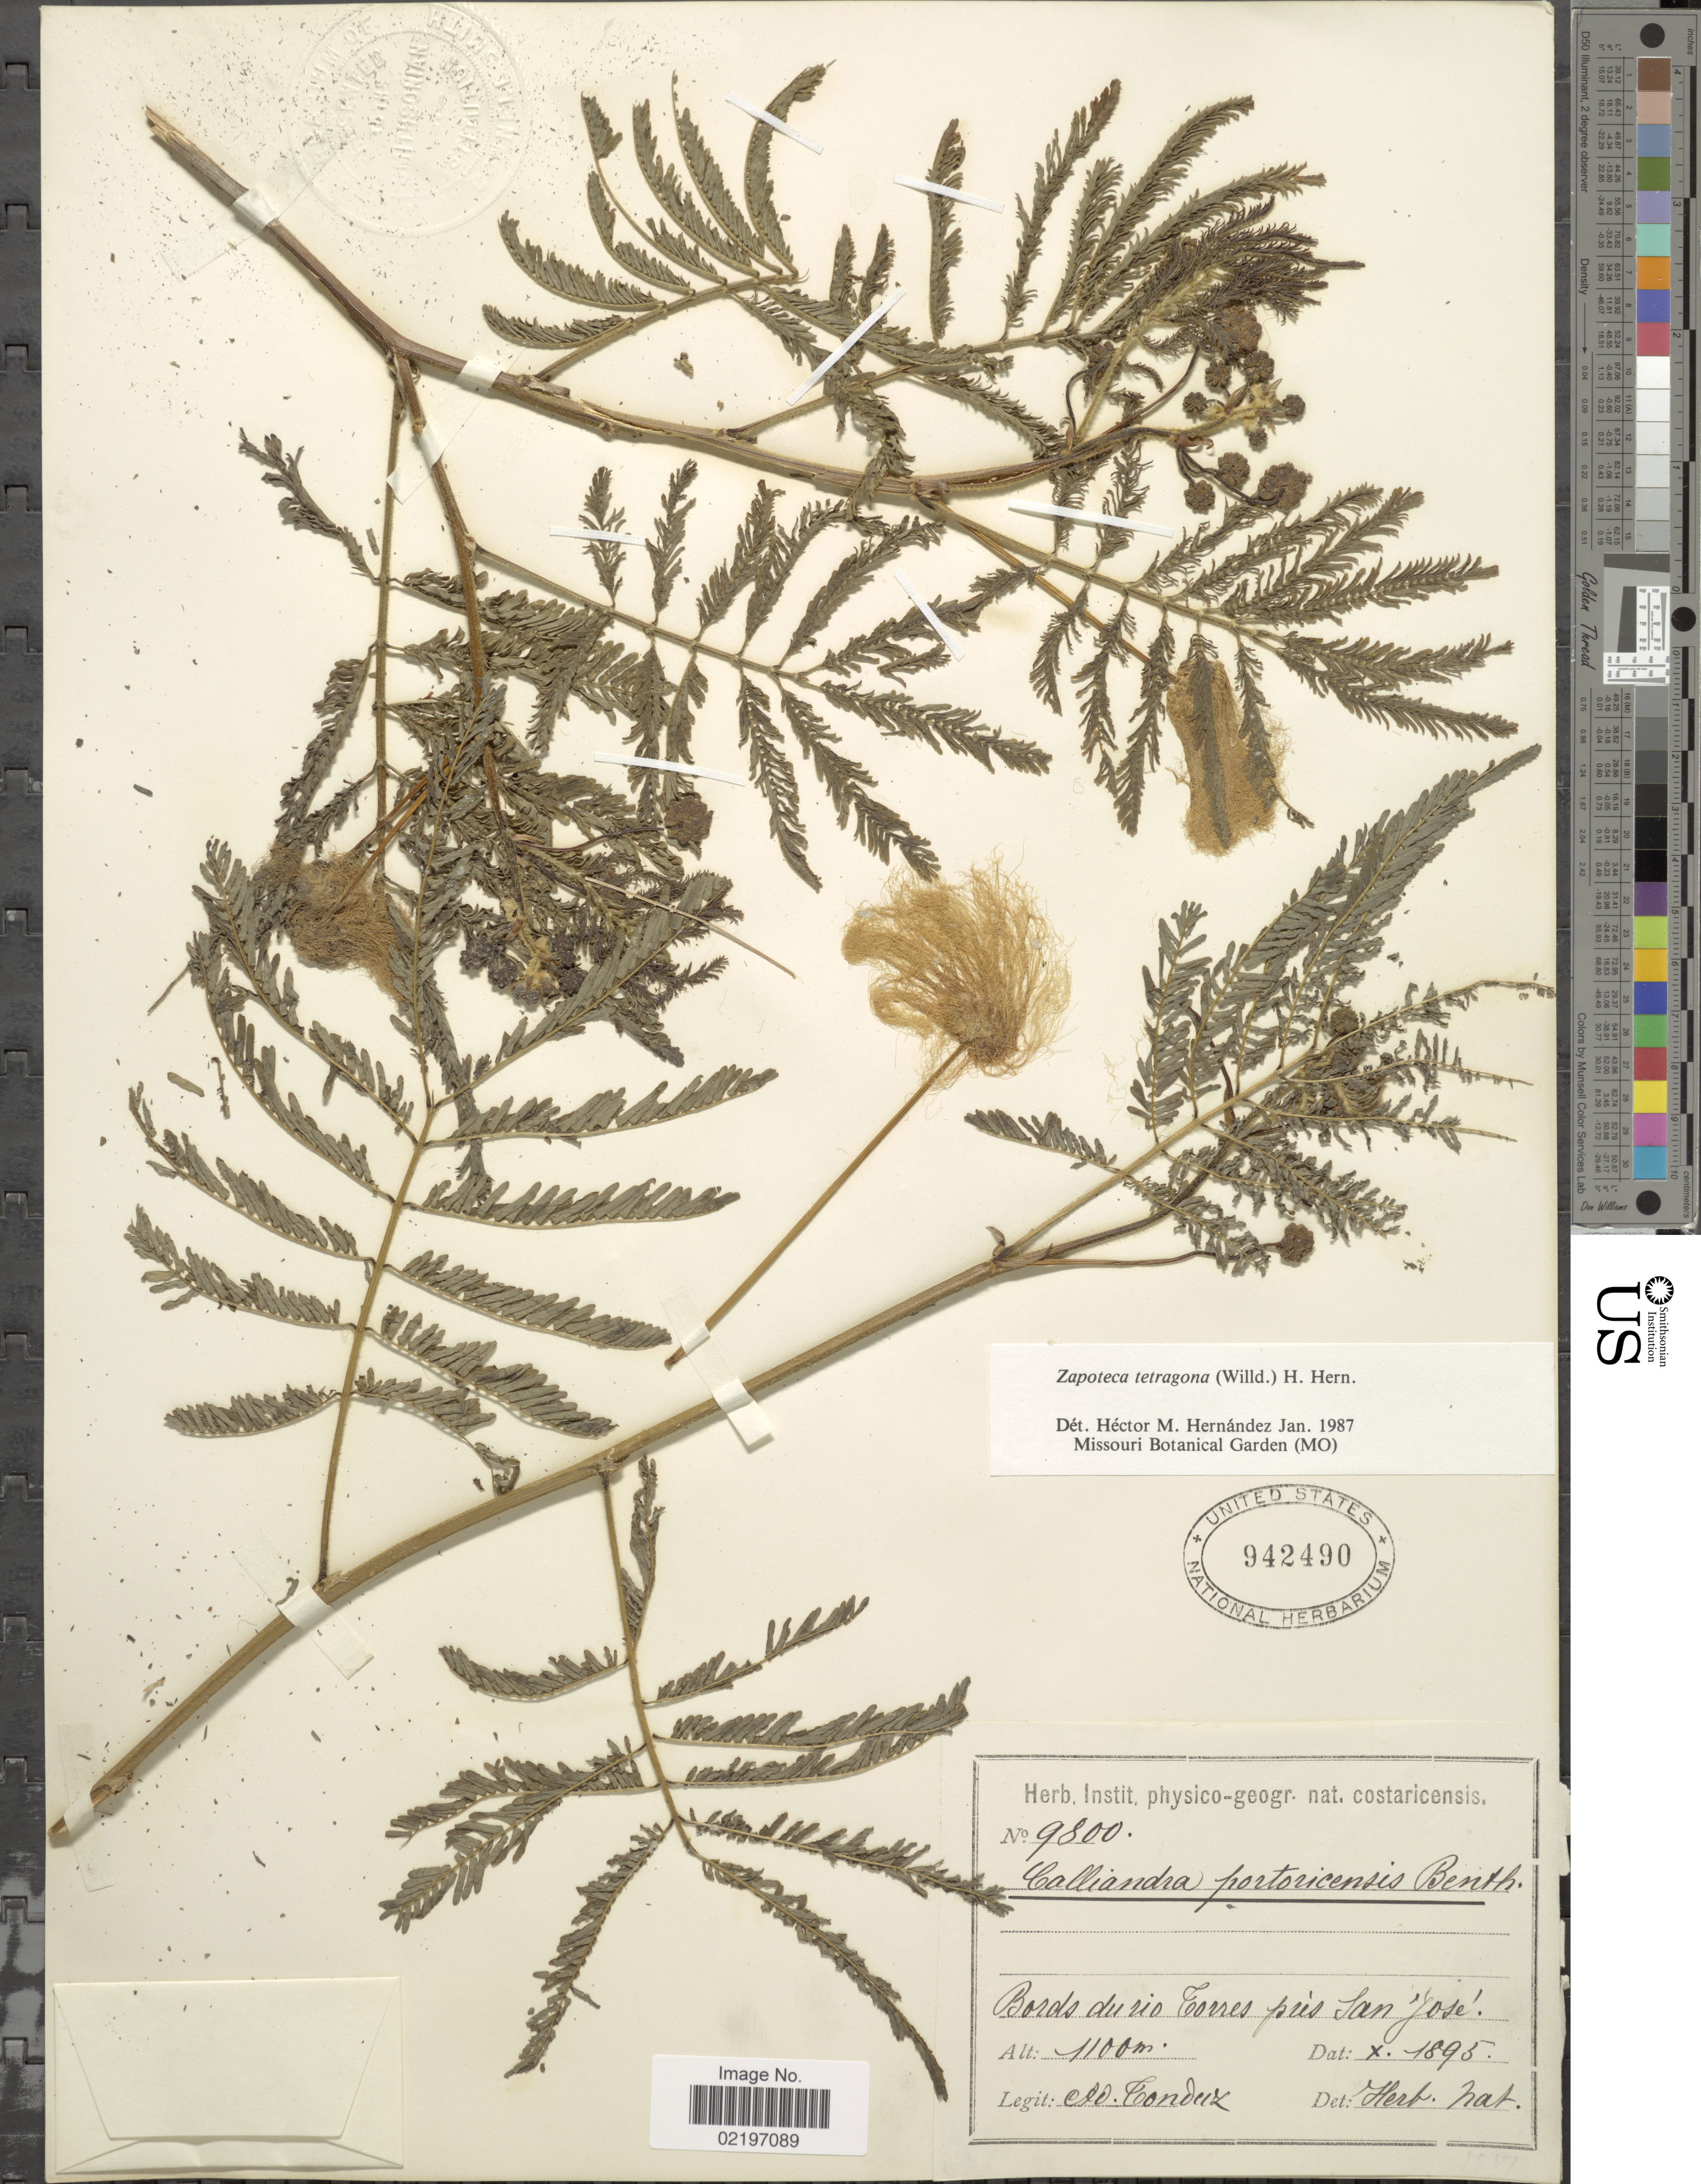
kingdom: Plantae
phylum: Tracheophyta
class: Magnoliopsida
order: Fabales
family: Fabaceae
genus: Zapoteca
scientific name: Zapoteca tetragona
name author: (Willd.) H.M. Hern.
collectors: A. Tonduz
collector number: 9800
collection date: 1895-10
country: Costa Rica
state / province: San José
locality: Bords du rio Torres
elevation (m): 1100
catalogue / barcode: US 942490